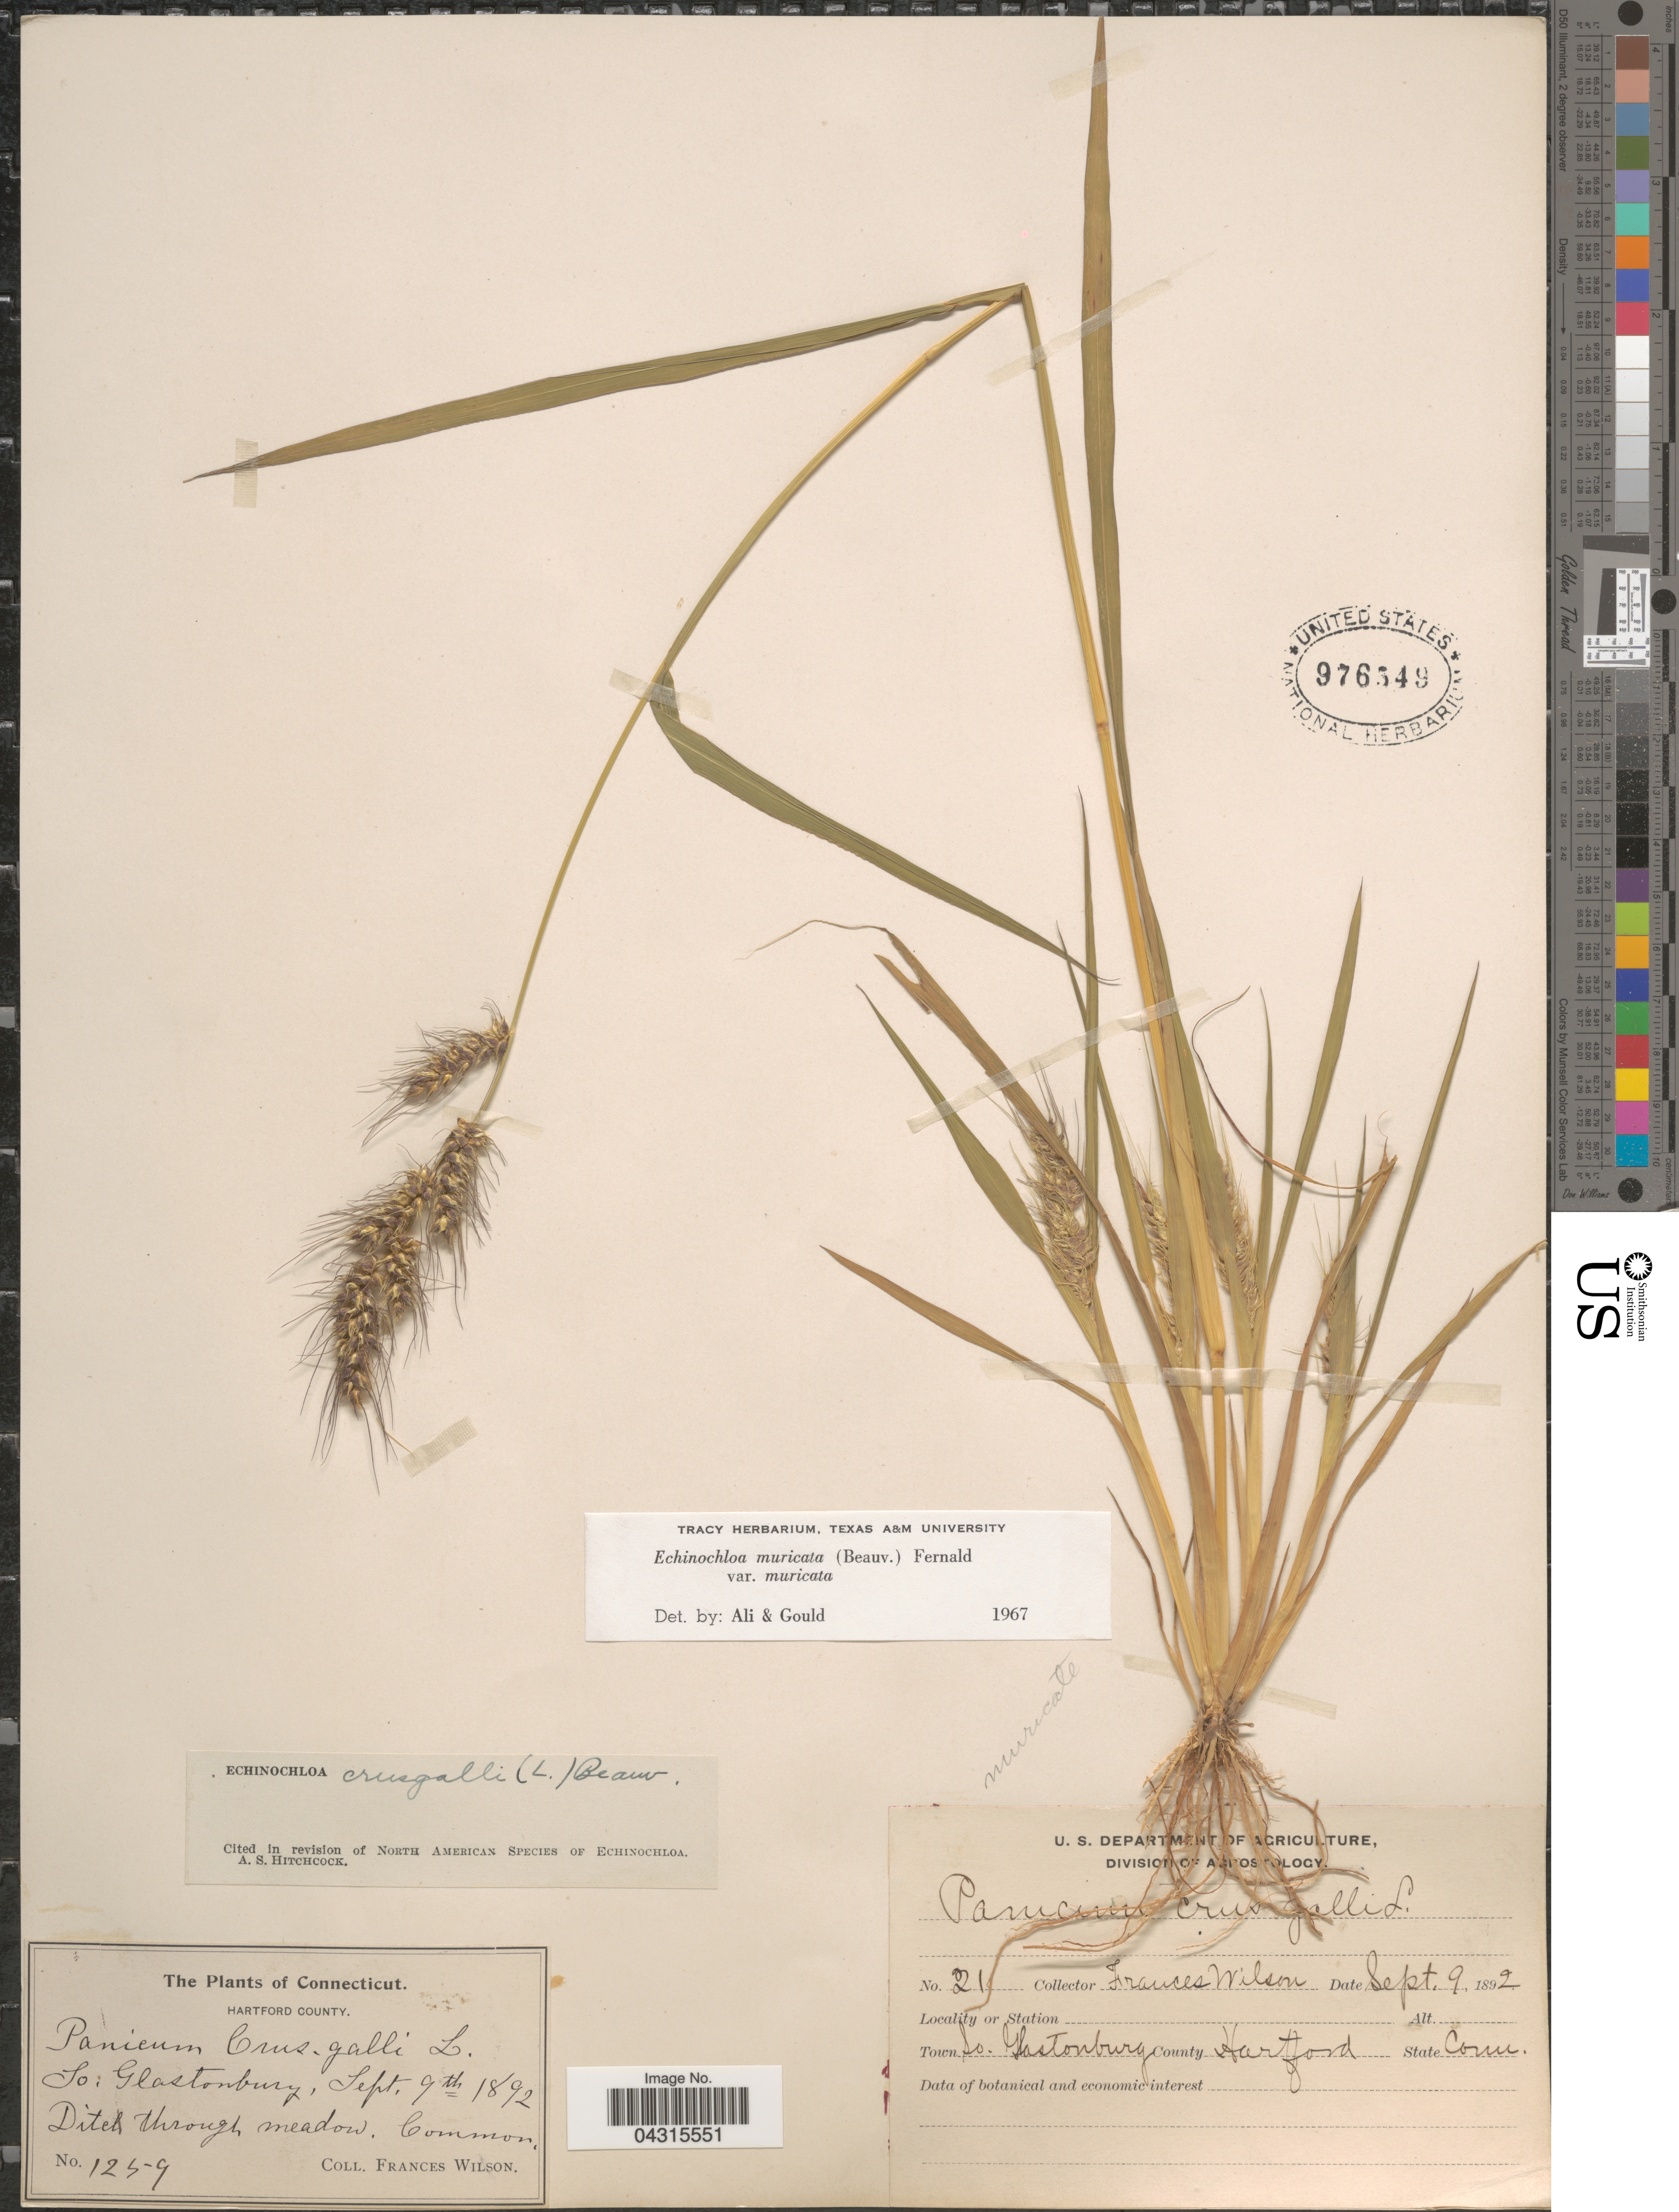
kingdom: Plantae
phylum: Tracheophyta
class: Liliopsida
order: Poales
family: Poaceae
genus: Echinochloa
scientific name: Echinochloa muricata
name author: (P. Beauv.) Fernald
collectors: F. Wilson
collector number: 1259/21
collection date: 1892-09-09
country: United States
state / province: Connecticut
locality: Town Soo. Glastonbury. County Hartford.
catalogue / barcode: US 976549